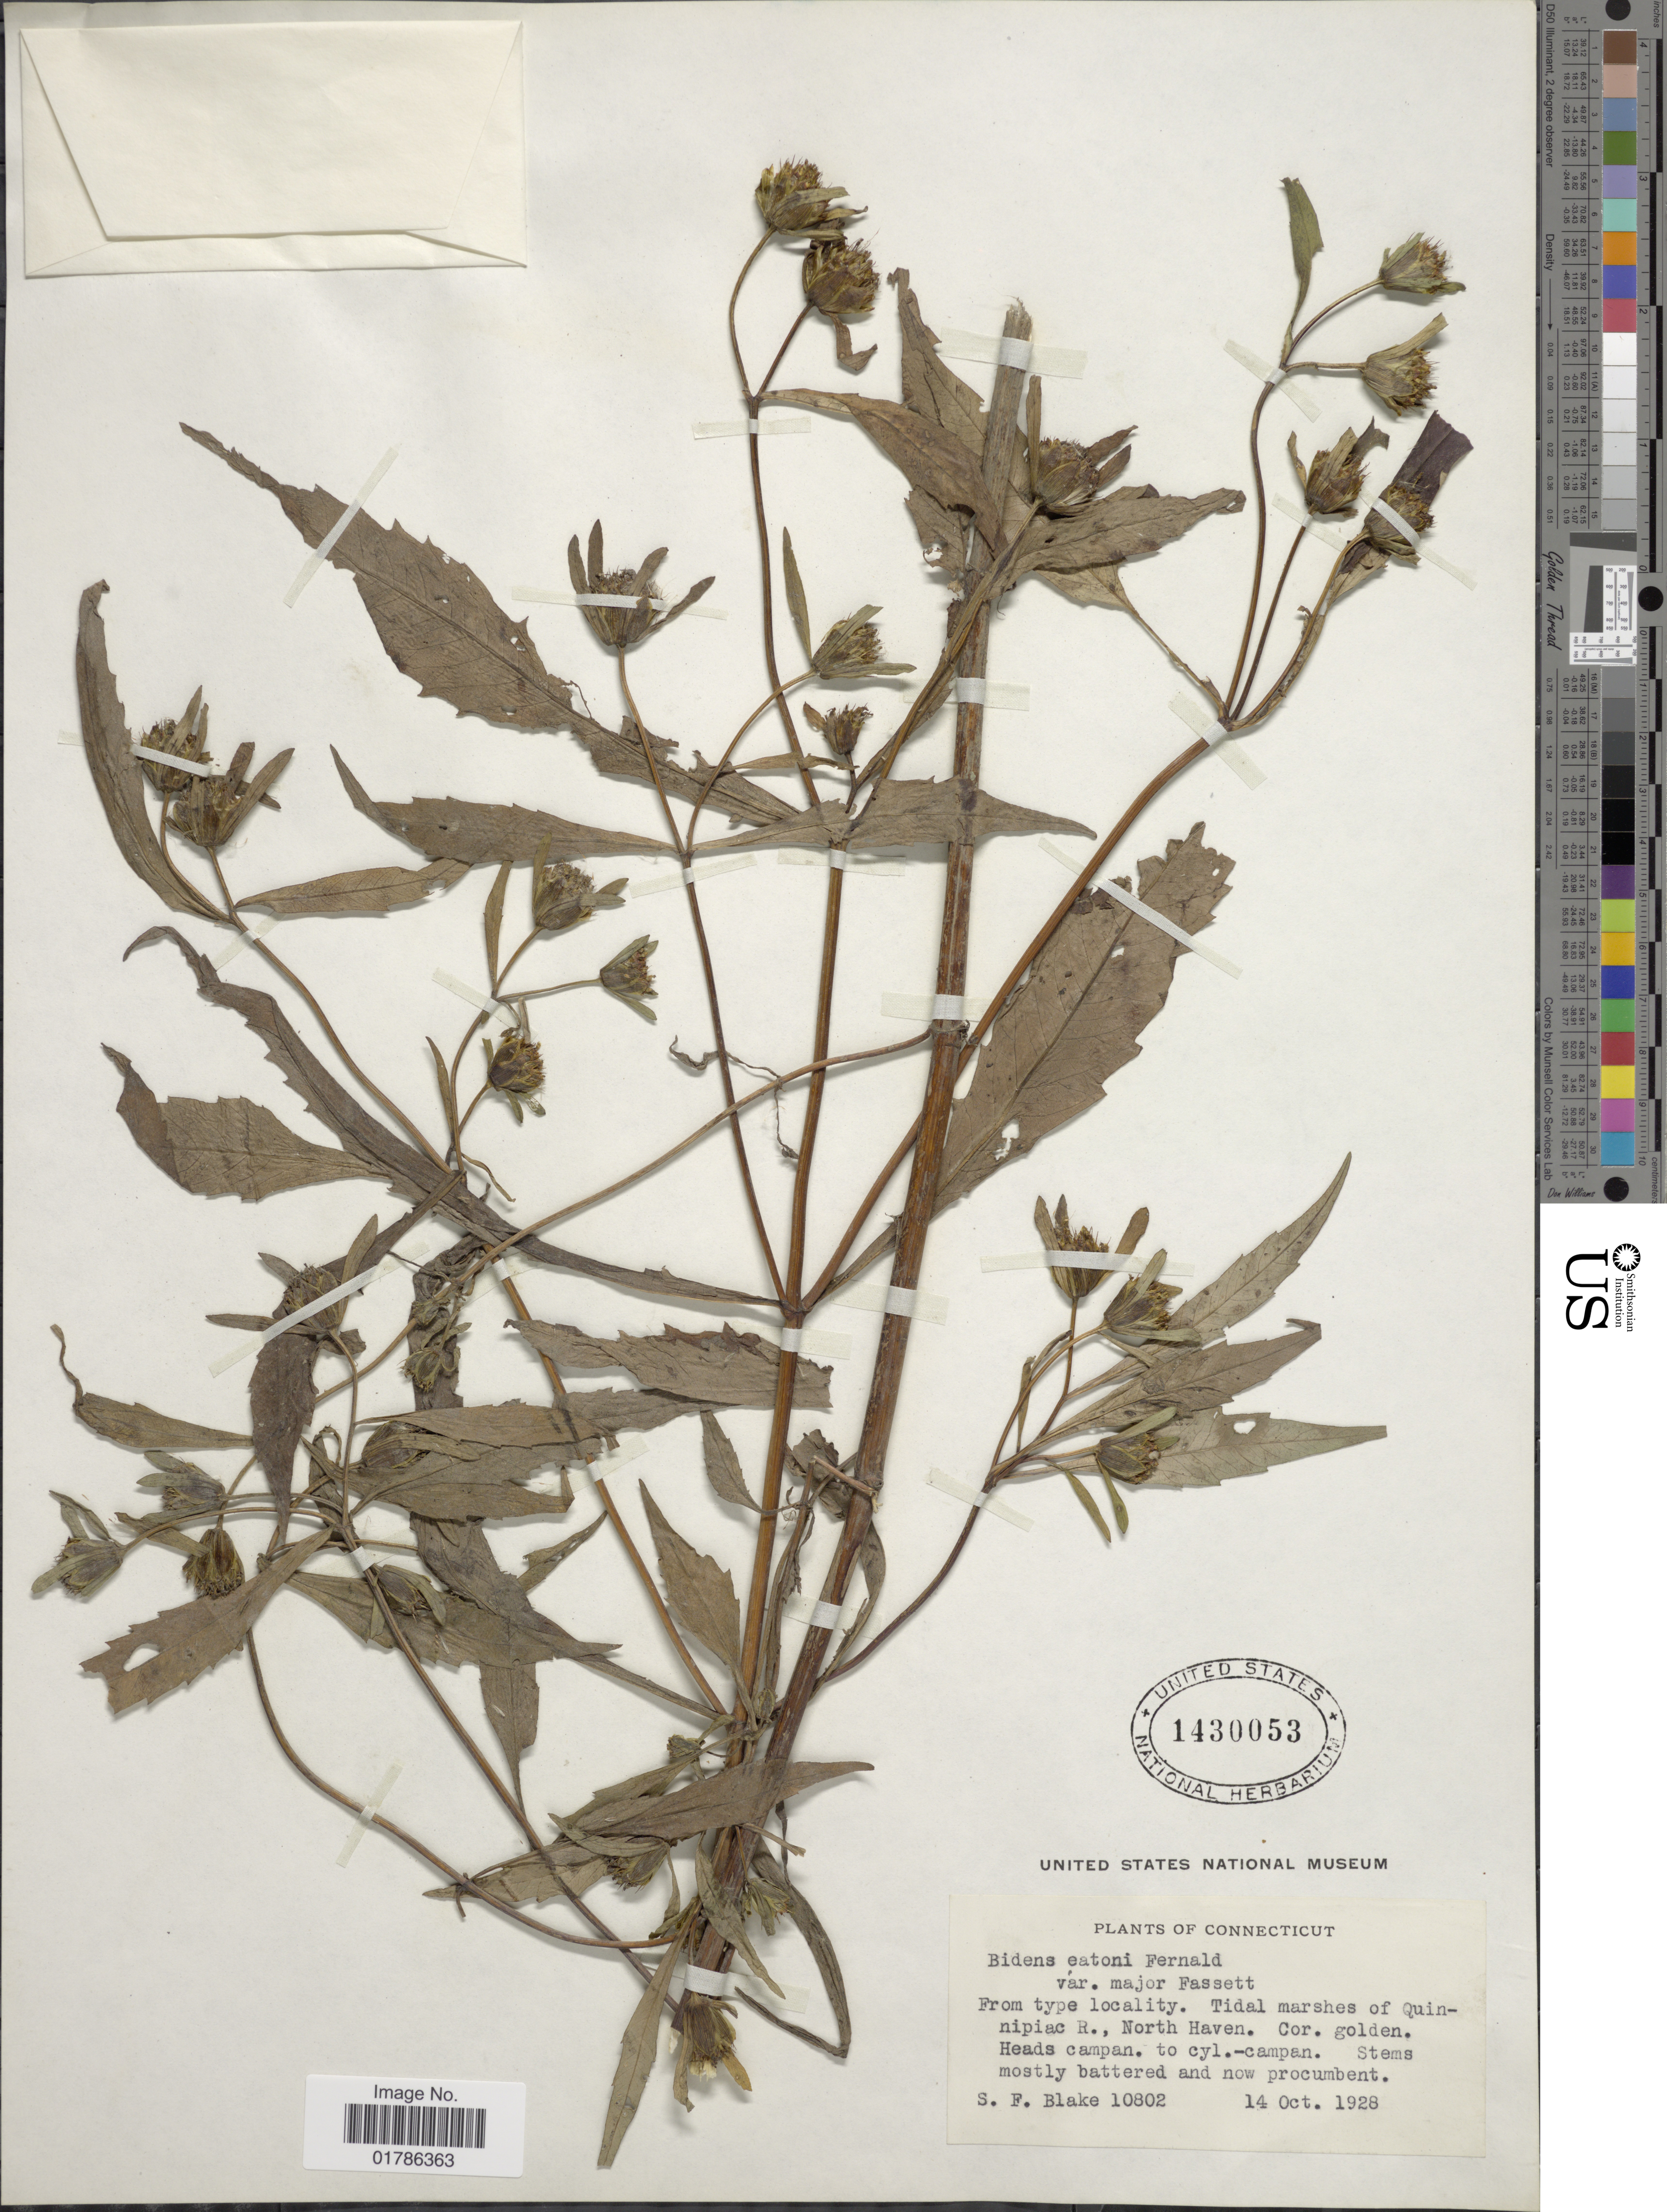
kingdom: Plantae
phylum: Tracheophyta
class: Magnoliopsida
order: Asterales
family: Asteraceae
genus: Bidens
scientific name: Bidens eatonii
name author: Fernald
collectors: S. Blake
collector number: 10802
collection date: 1928-10-14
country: United States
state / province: Connecticut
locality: Tidal marshes of Quinnipiac R., North Haven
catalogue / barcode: US 1430053